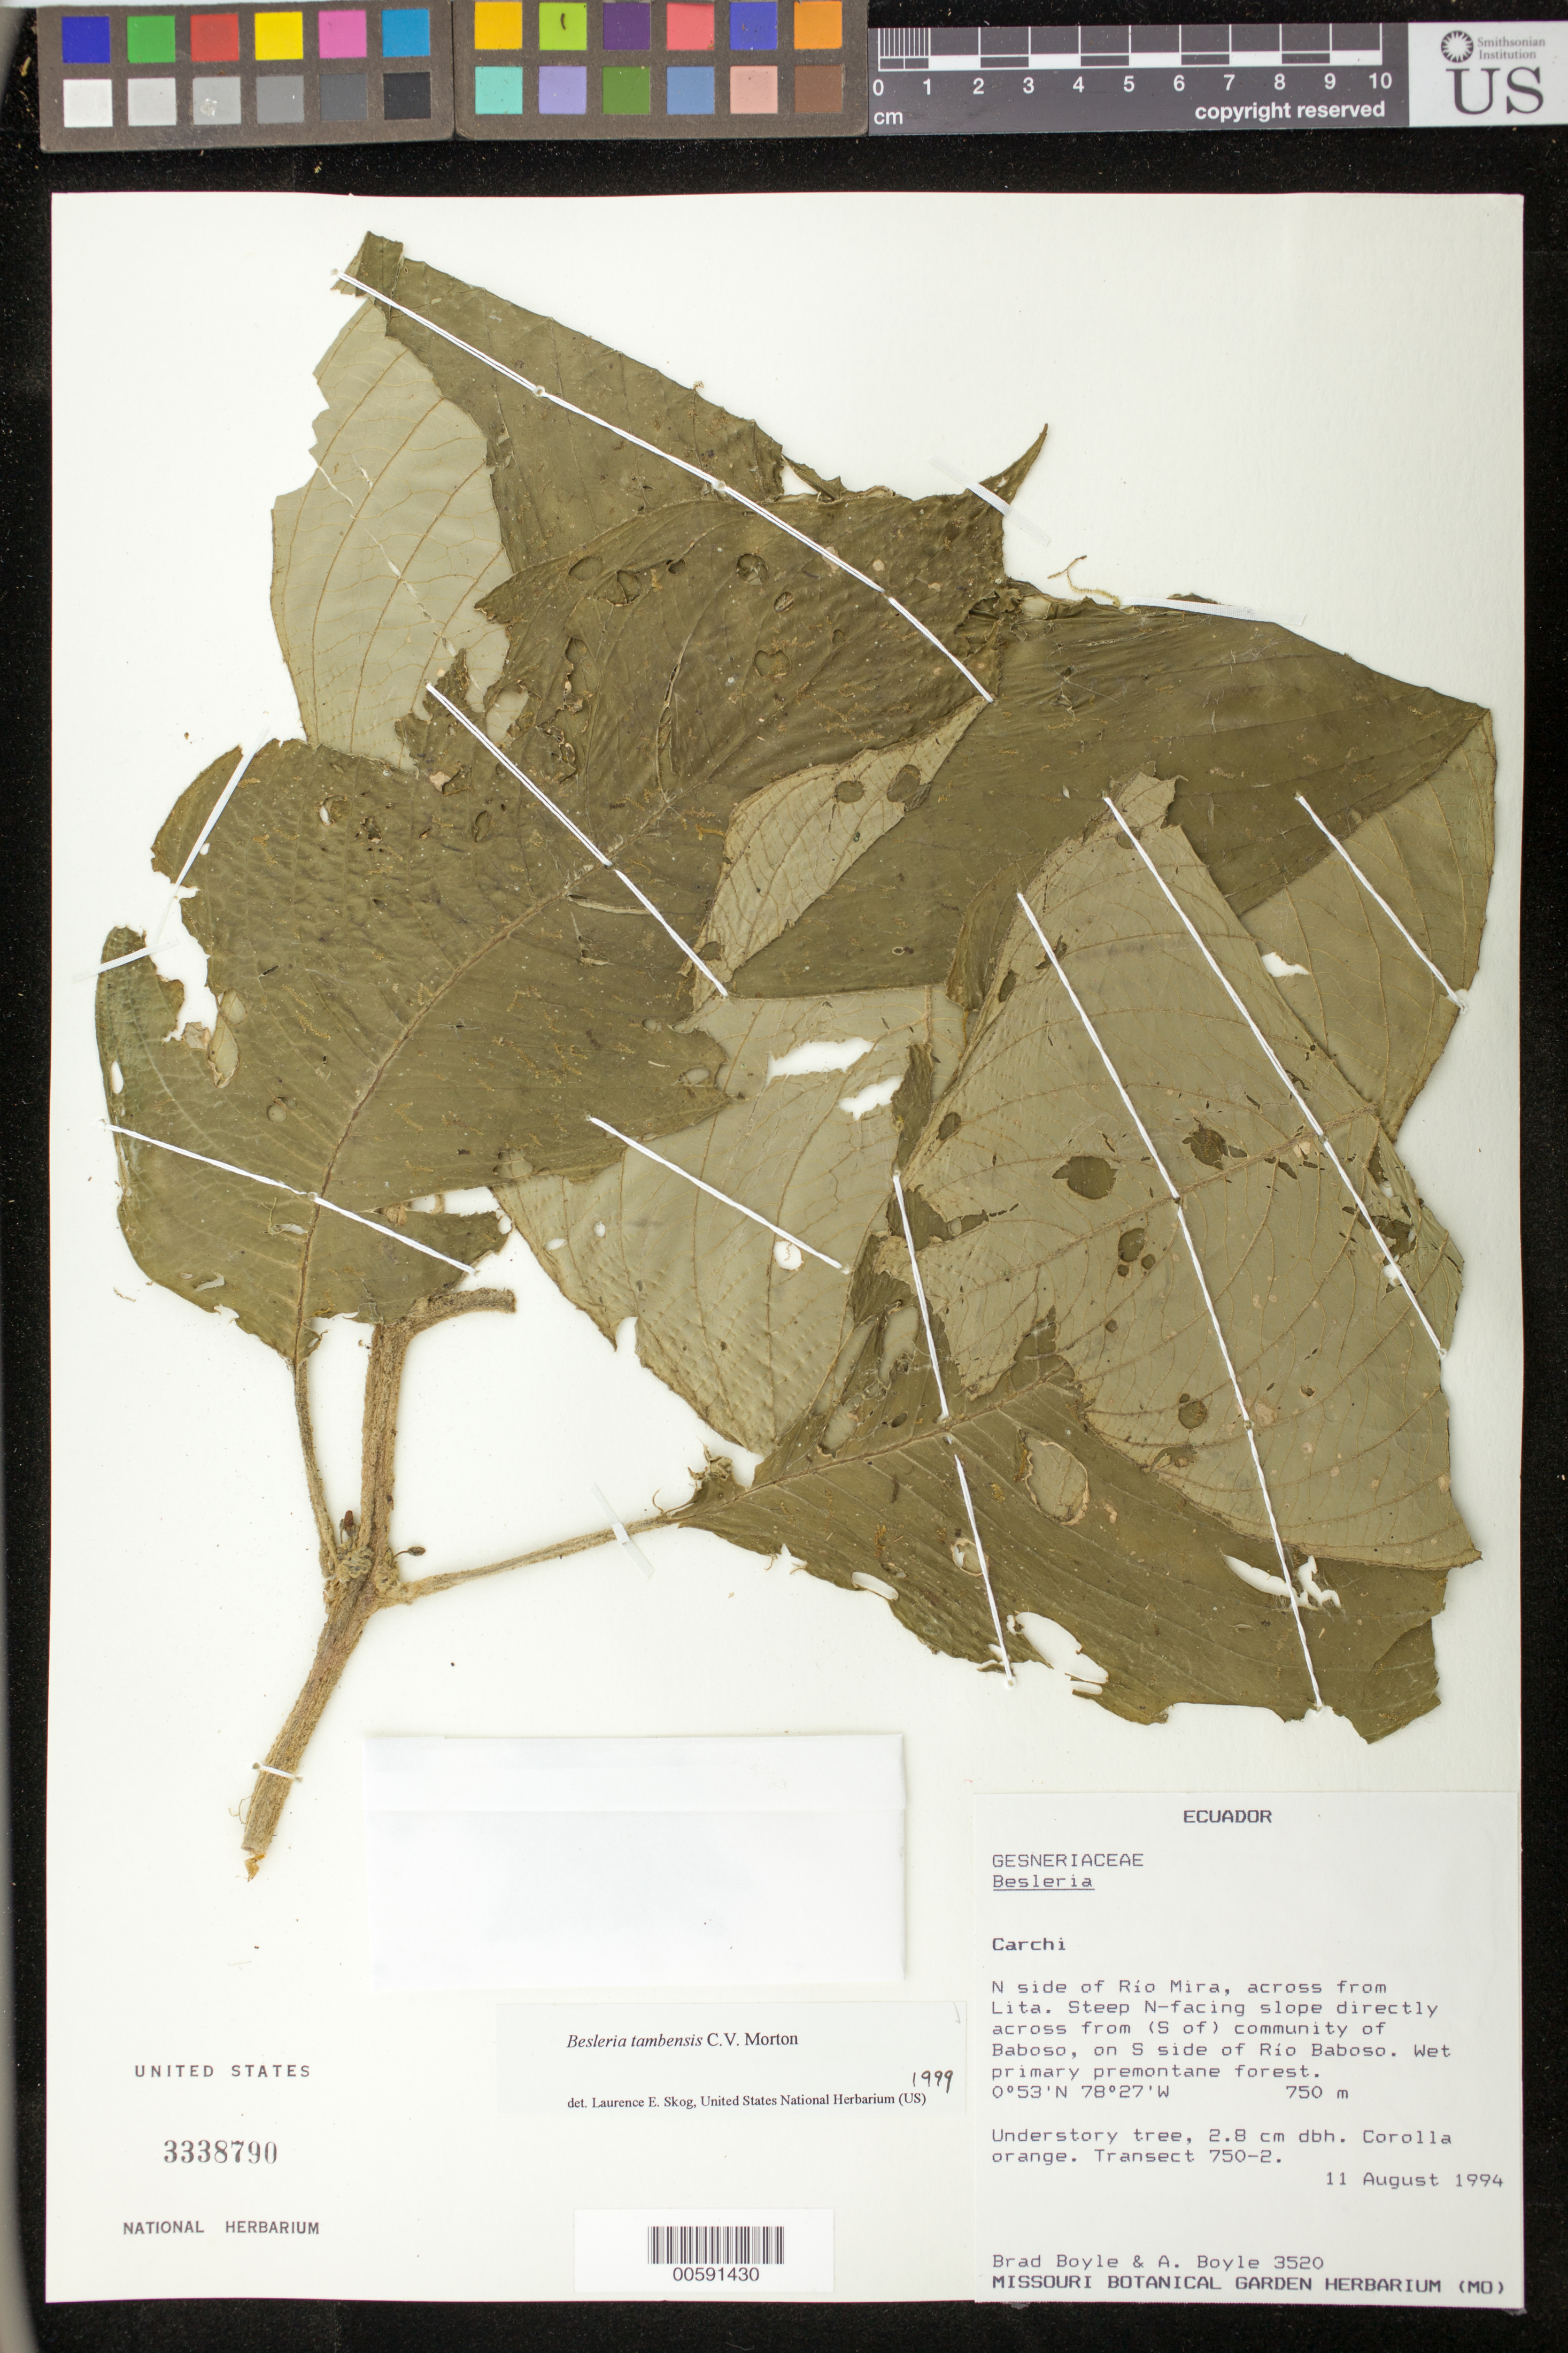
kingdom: Plantae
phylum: Tracheophyta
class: Magnoliopsida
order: Lamiales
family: Gesneriaceae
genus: Besleria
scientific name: Besleria tambensis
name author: C.V. Morton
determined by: Skog, Laurence E.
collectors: B. Boyle & A. Boyle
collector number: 3520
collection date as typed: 11 Aug 1994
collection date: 1994-08-11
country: Ecuador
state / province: Carchi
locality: N side of Río Mira, across from Lita, directly across from (S of) community of Baboso, on S side of Río Baboso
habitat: Steep N-facing slope, wet primary premontane forest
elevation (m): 750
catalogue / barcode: US 3338790